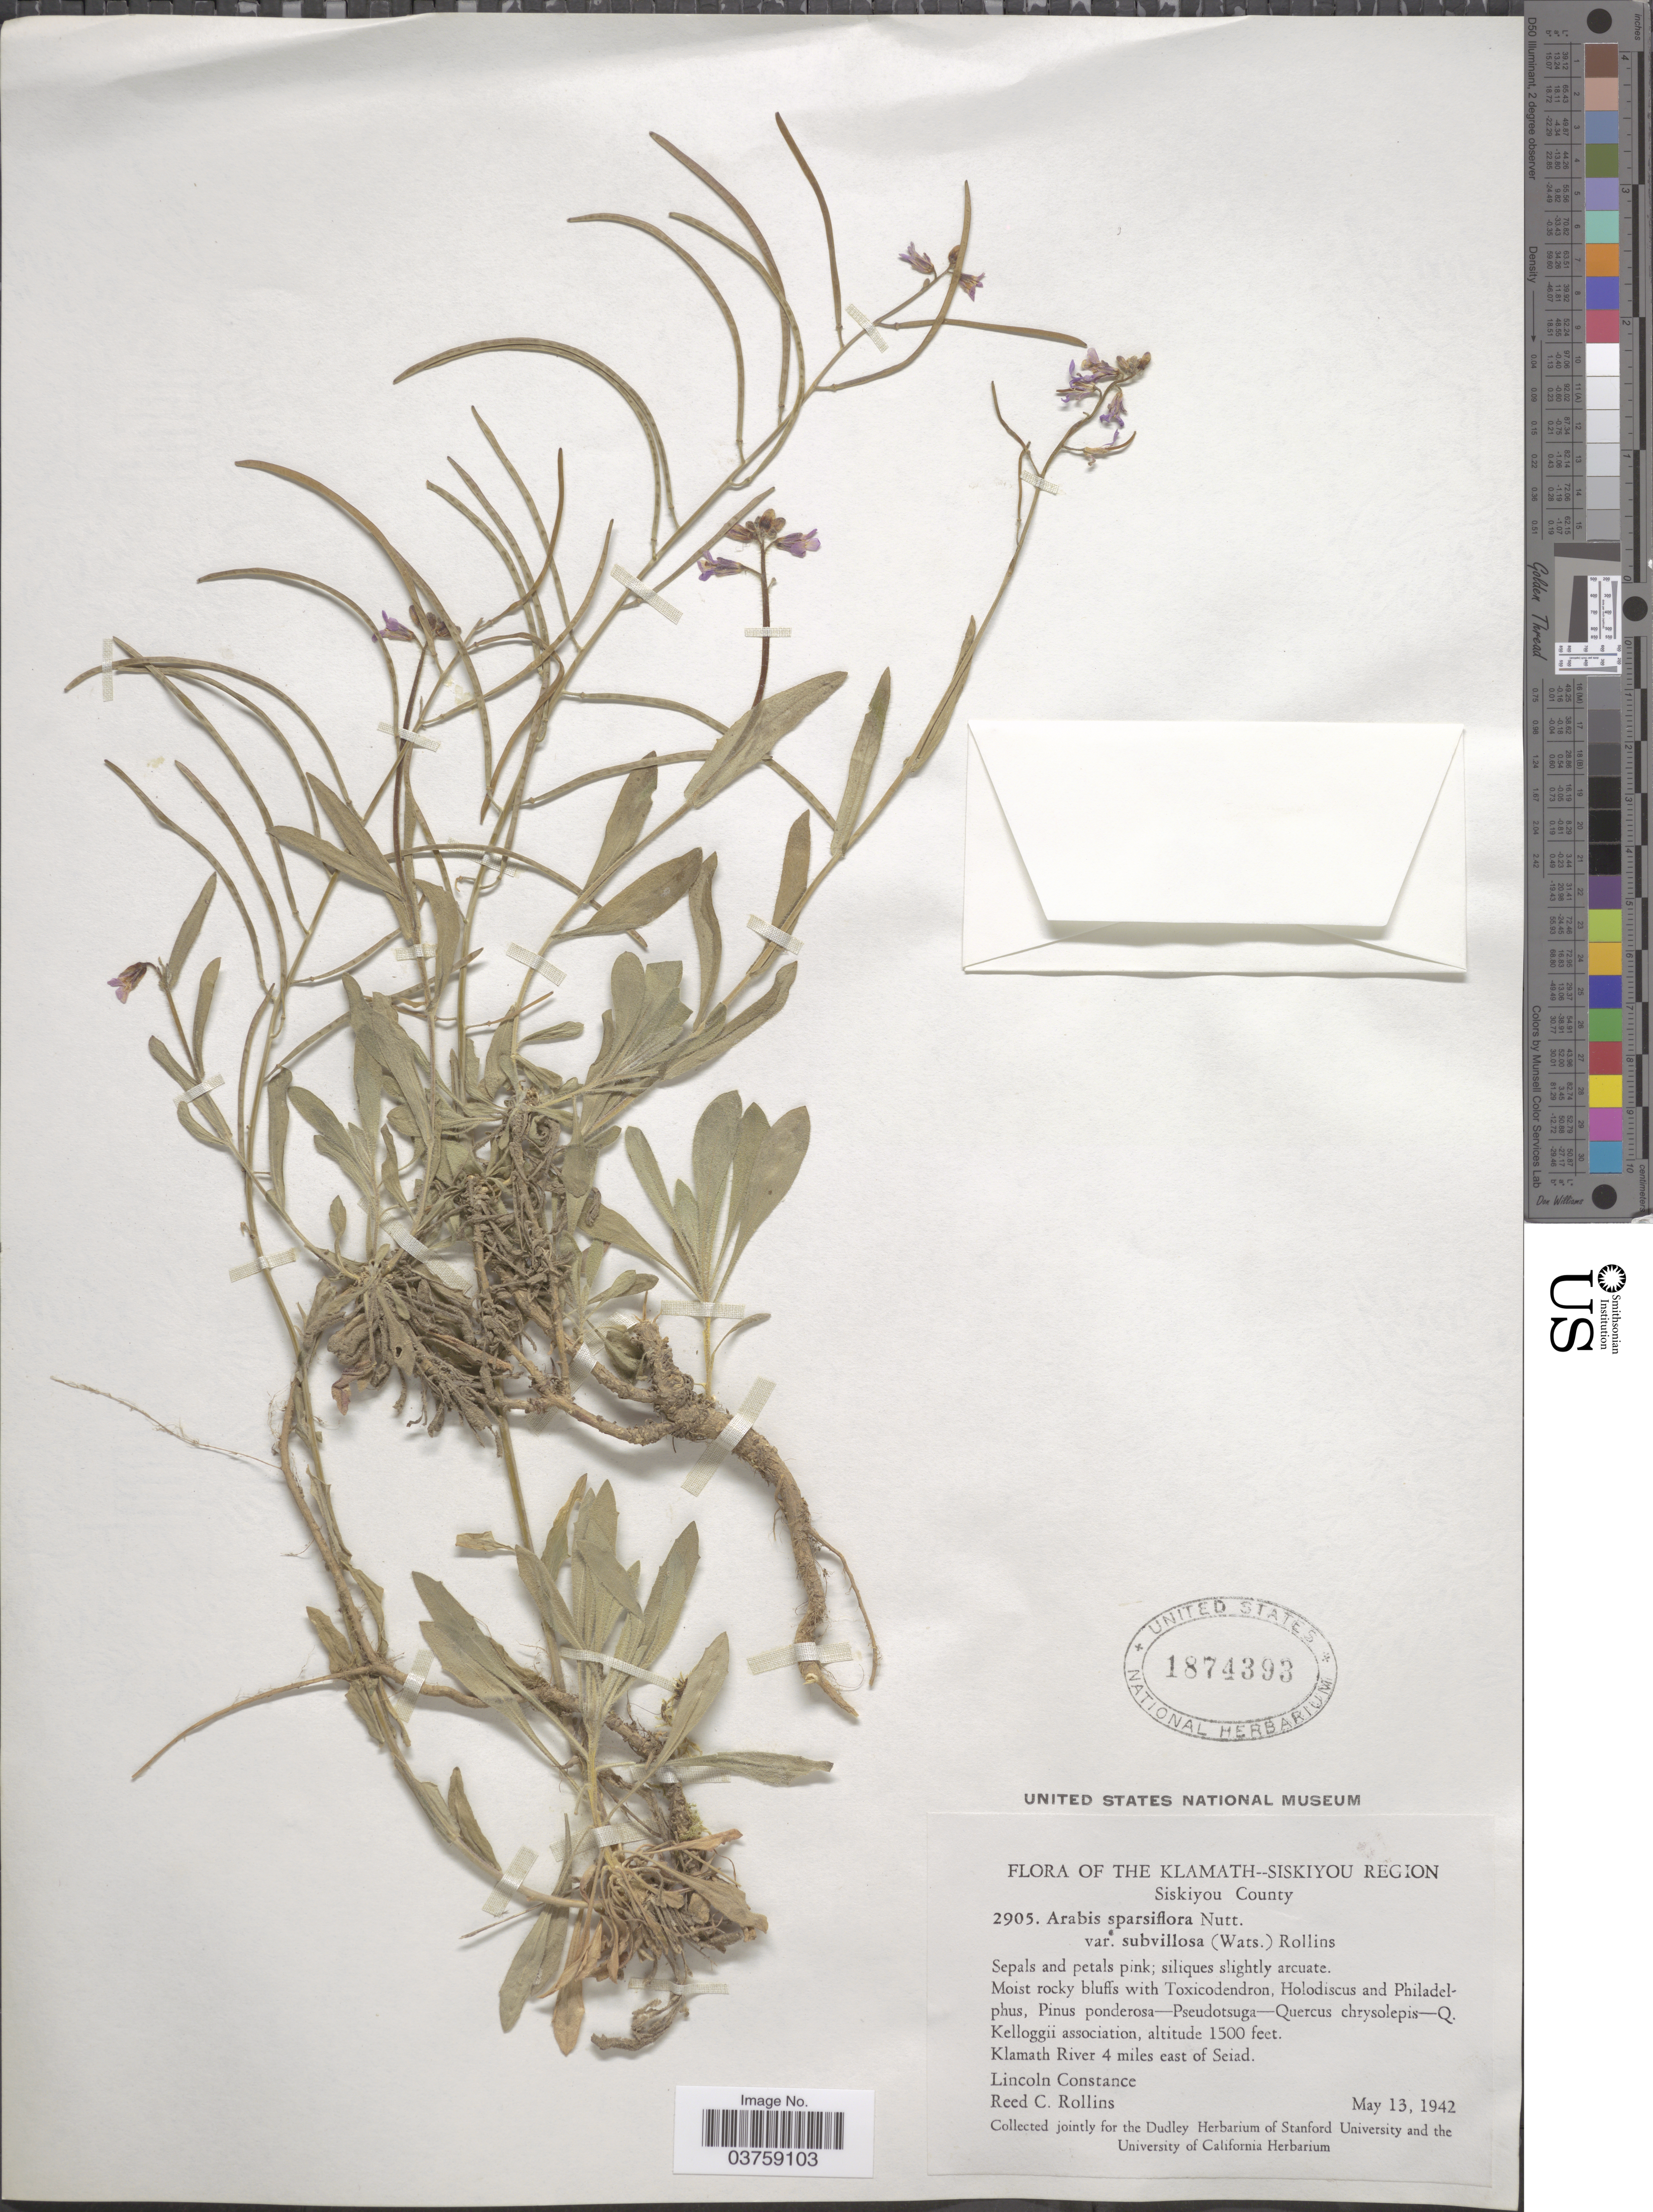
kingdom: Plantae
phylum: Tracheophyta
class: Magnoliopsida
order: Brassicales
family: Brassicaceae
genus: Arabis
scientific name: Arabis sparsiflora var. subvillosa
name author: (S. Watson) Rollins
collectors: L. Constance & R. C. Rollins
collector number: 2905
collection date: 1942-05-13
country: United States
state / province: California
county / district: Siskiyou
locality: The Klamath - Siskiyou Region. Siskiyou County. Klamath River 4 miles east of Seiad.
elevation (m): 457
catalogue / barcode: US 1874393